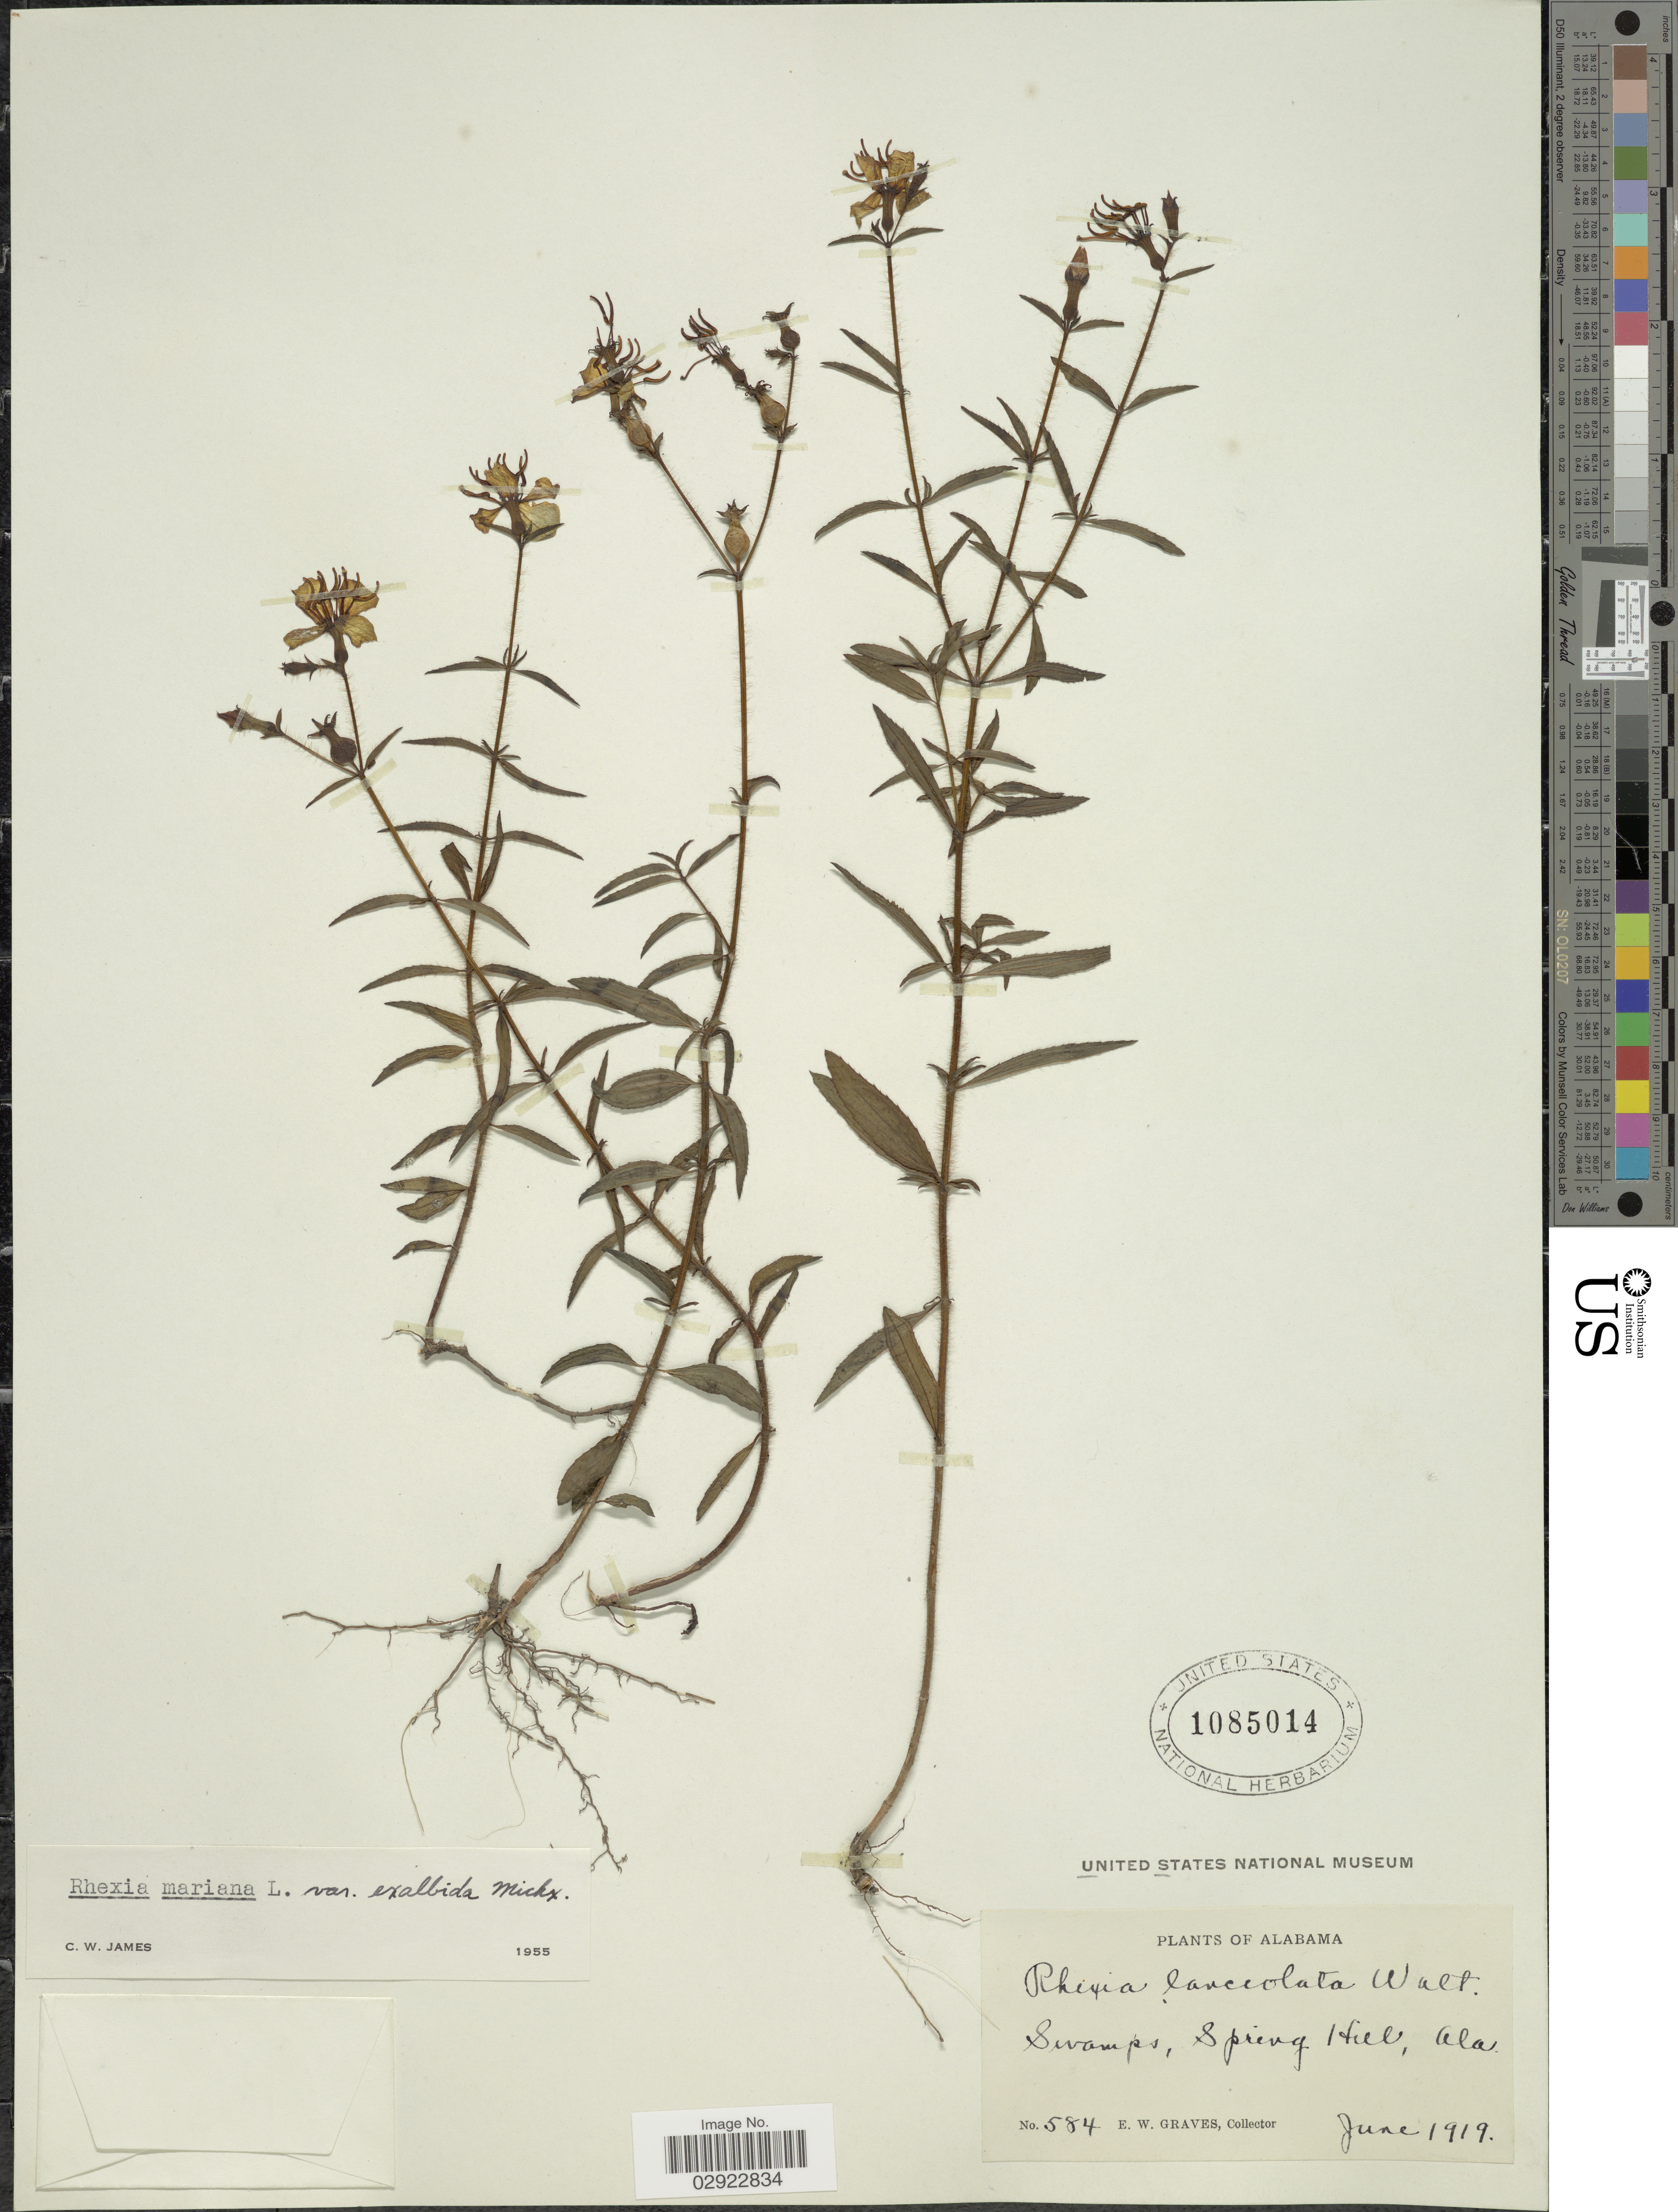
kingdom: Plantae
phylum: Tracheophyta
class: Magnoliopsida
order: Myrtales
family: Melastomataceae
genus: Rhexia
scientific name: Rhexia mariana var. exalbida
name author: Michx.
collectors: E. Graves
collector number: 584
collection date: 1919-06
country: United States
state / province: Alabama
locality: Swamps, Spring Hill.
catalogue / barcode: US 1085014